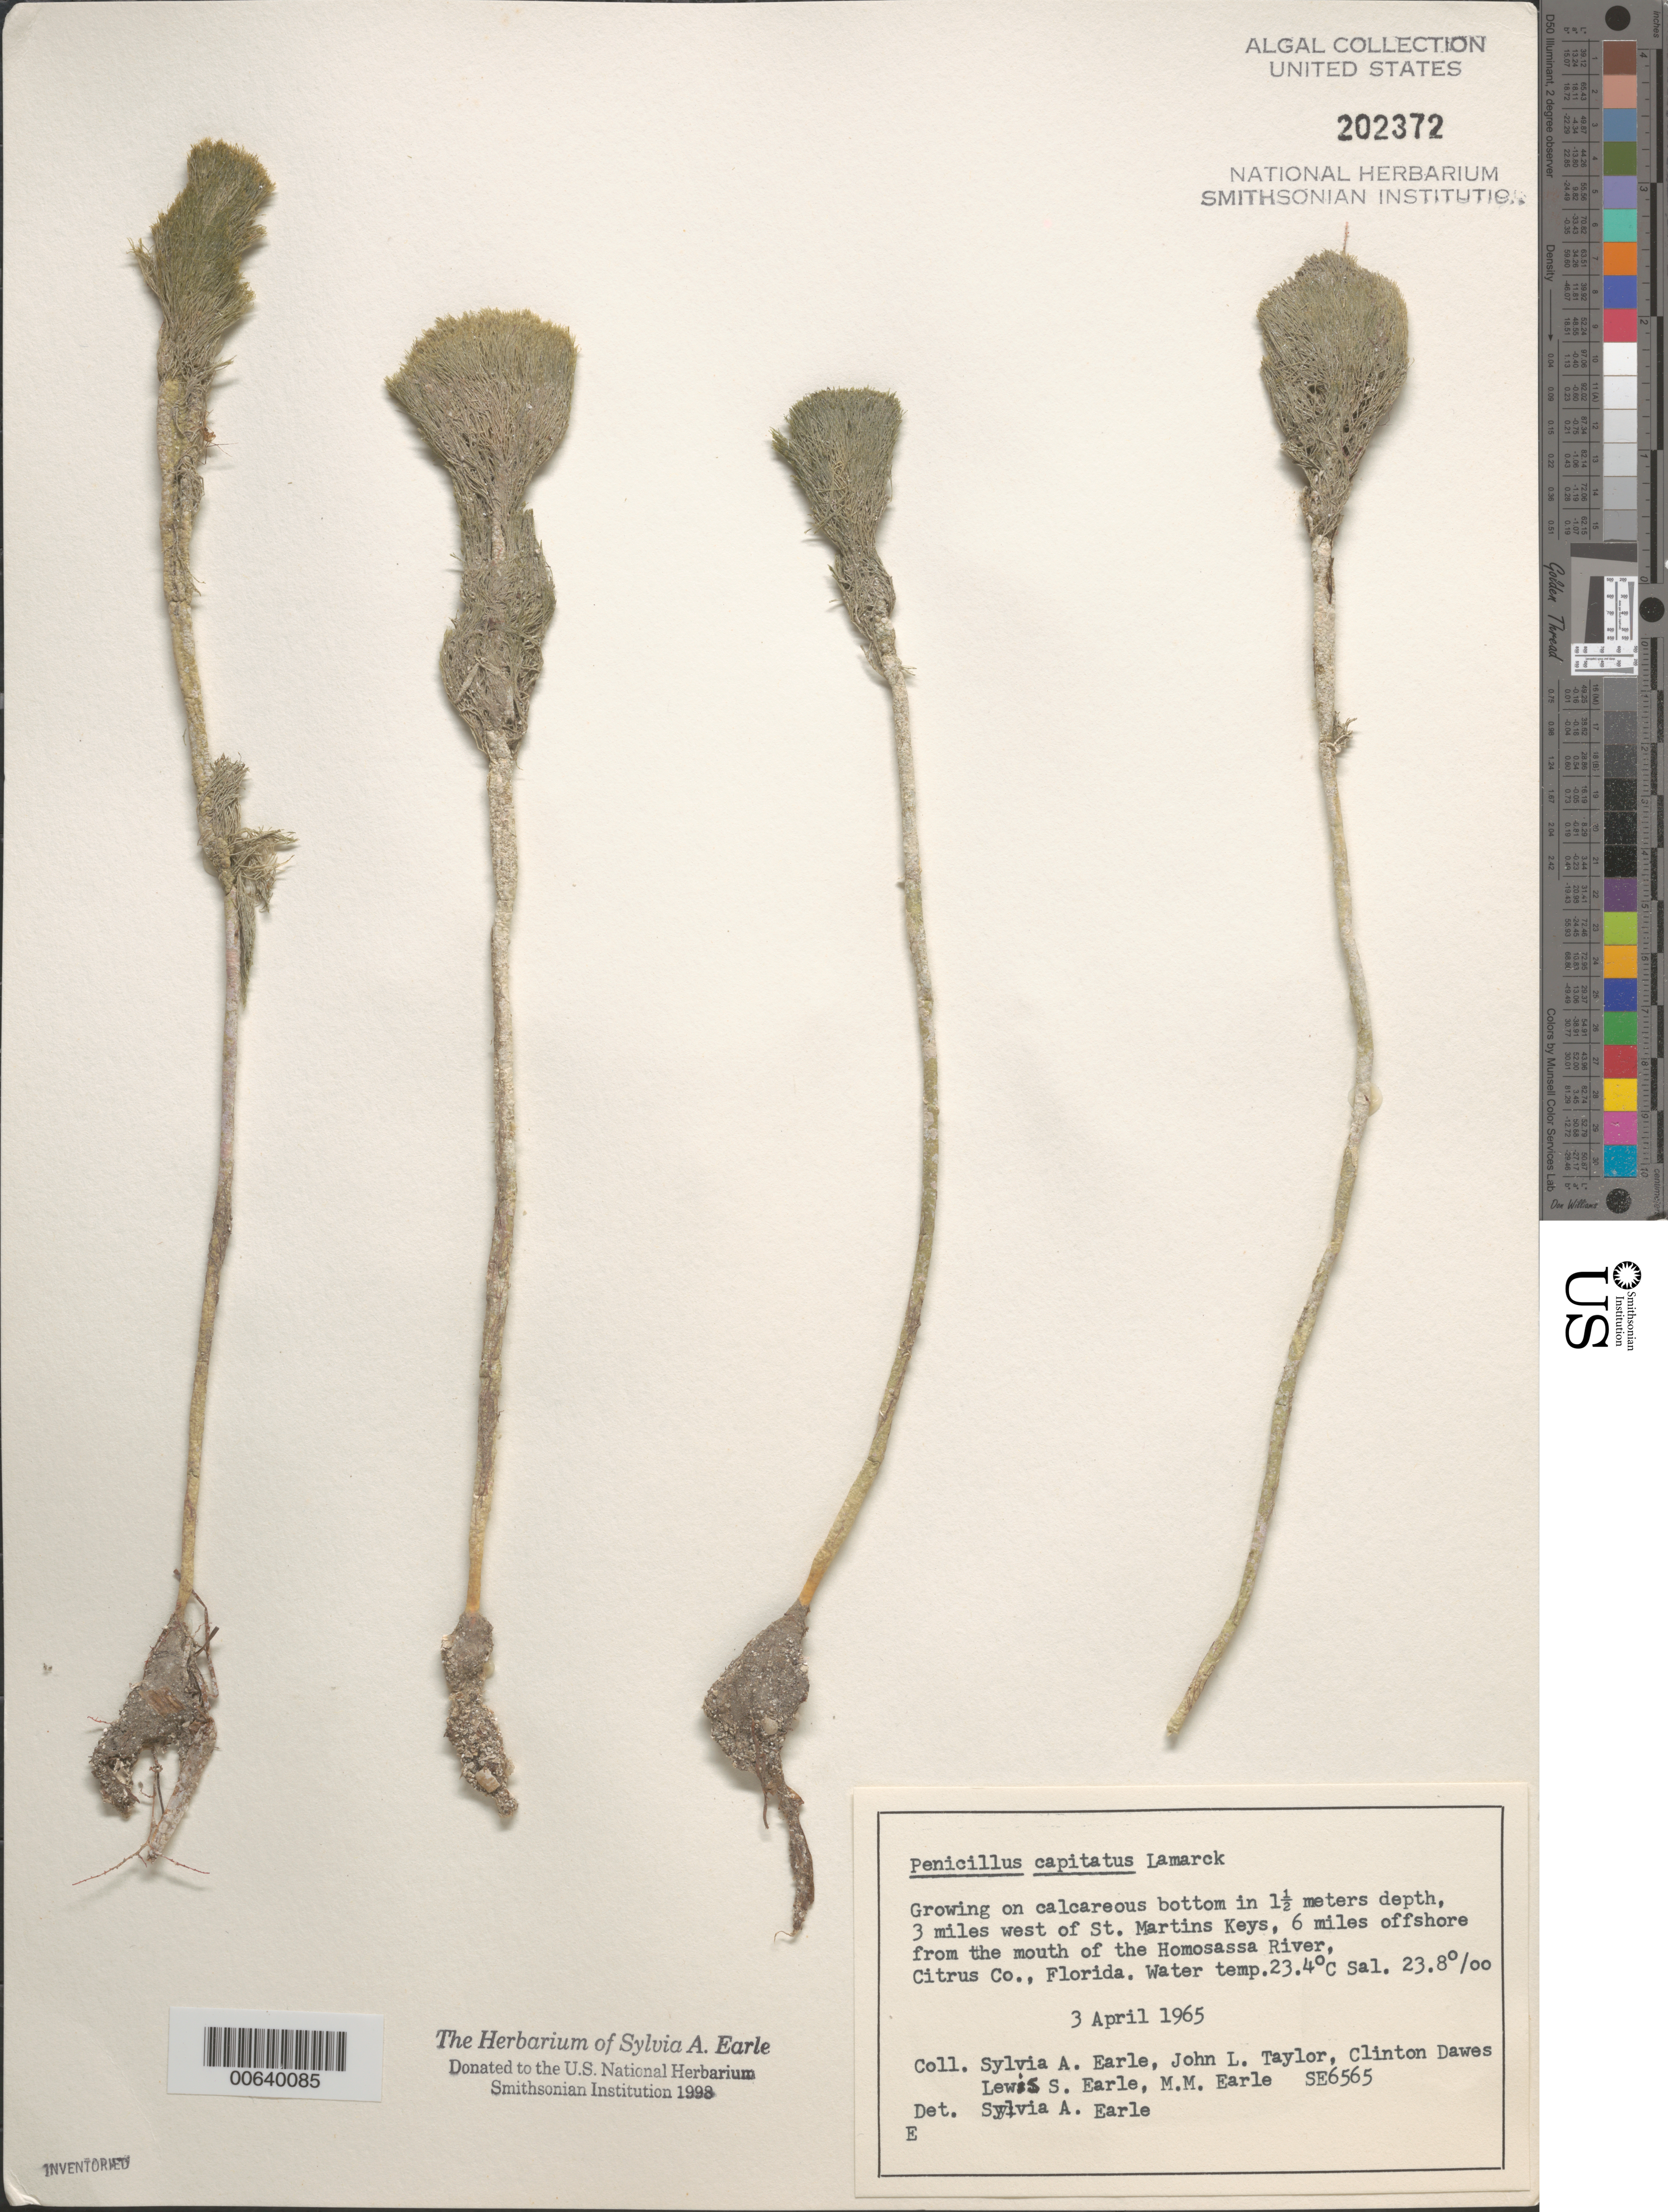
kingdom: Plantae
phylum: Chlorophyta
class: Ulvophyceae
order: Bryopsidales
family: Udoteaceae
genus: Penicillus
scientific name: Penicillus capitatus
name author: Lam.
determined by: Earle, S. A.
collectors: S. A. Earle, J. L. Taylor, C. Dawes, L. Earle & M. Earle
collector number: SE 6565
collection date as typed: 03 Apr 1965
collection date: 1965-04-03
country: United States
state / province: Florida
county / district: Citrus County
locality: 6 miles off Homosassa River mouth, 3 miles west of St. Martins Keys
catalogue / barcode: US 202372